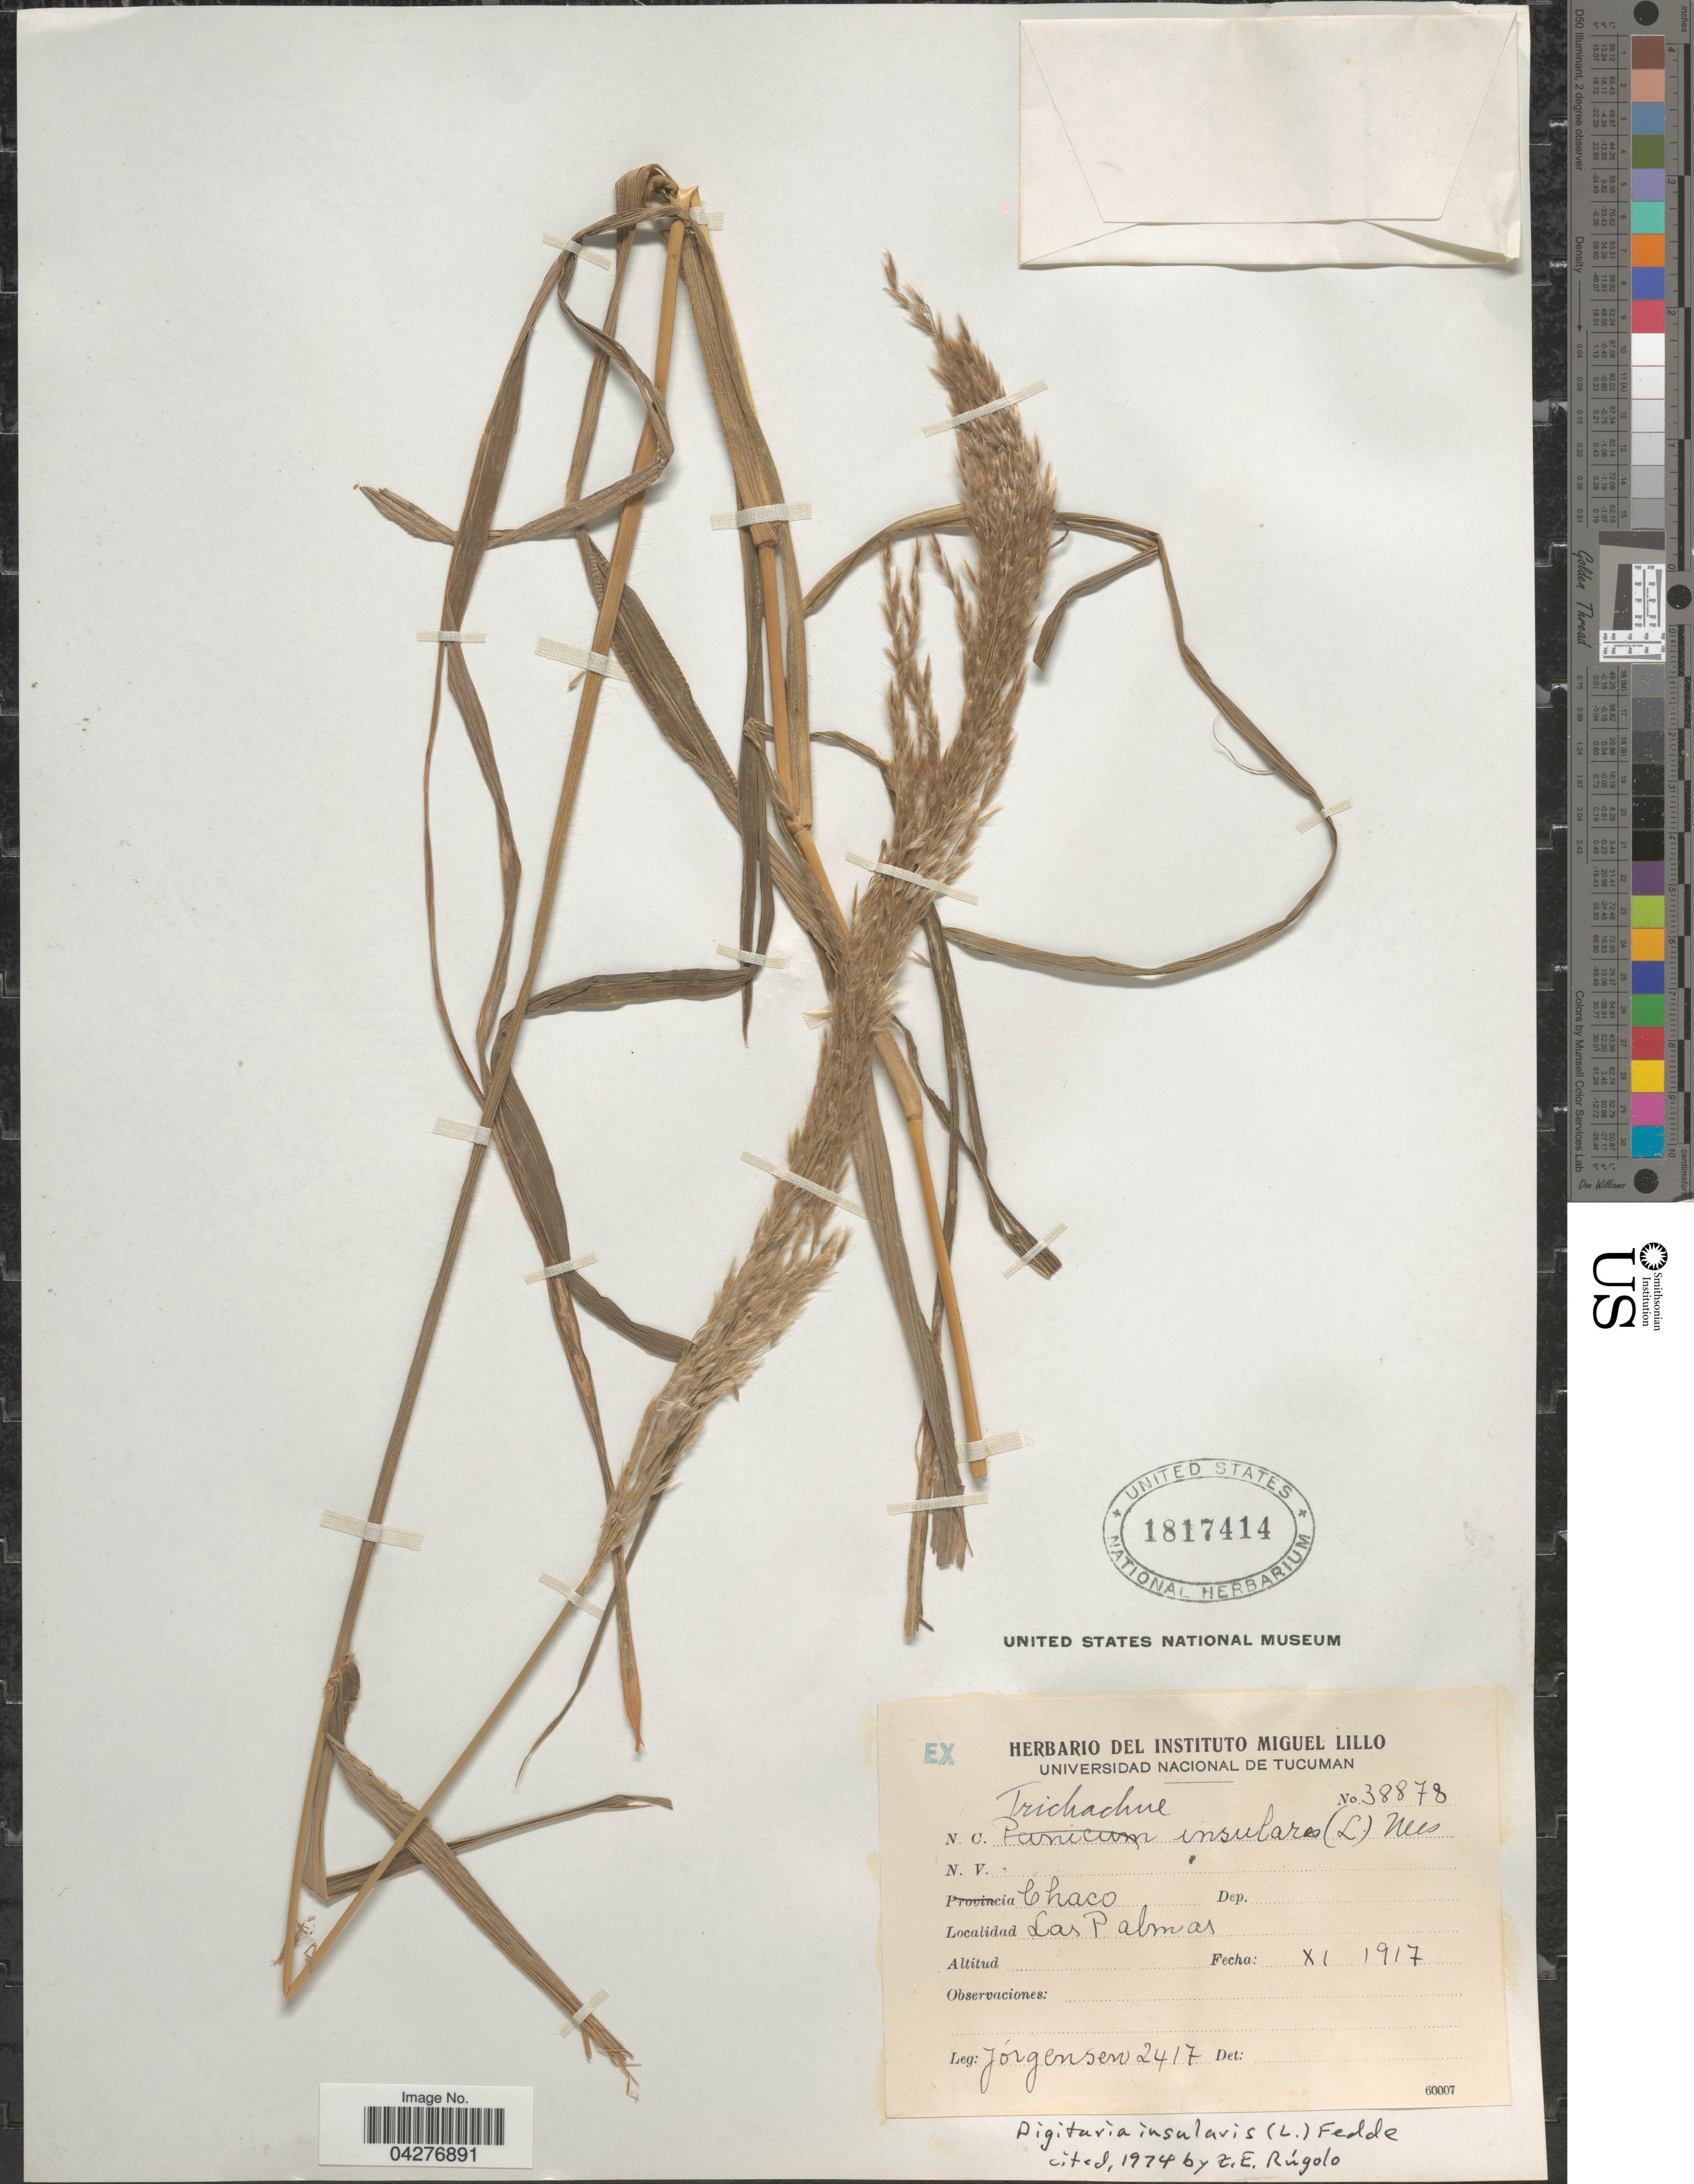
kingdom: Plantae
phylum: Tracheophyta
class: Liliopsida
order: Poales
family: Poaceae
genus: Digitaria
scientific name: Digitaria insularis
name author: (L.) Fedde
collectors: Jorgensen, --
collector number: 2417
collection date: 1917-11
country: Argentina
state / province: Chaco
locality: Las Palmas.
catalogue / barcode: US 1817414